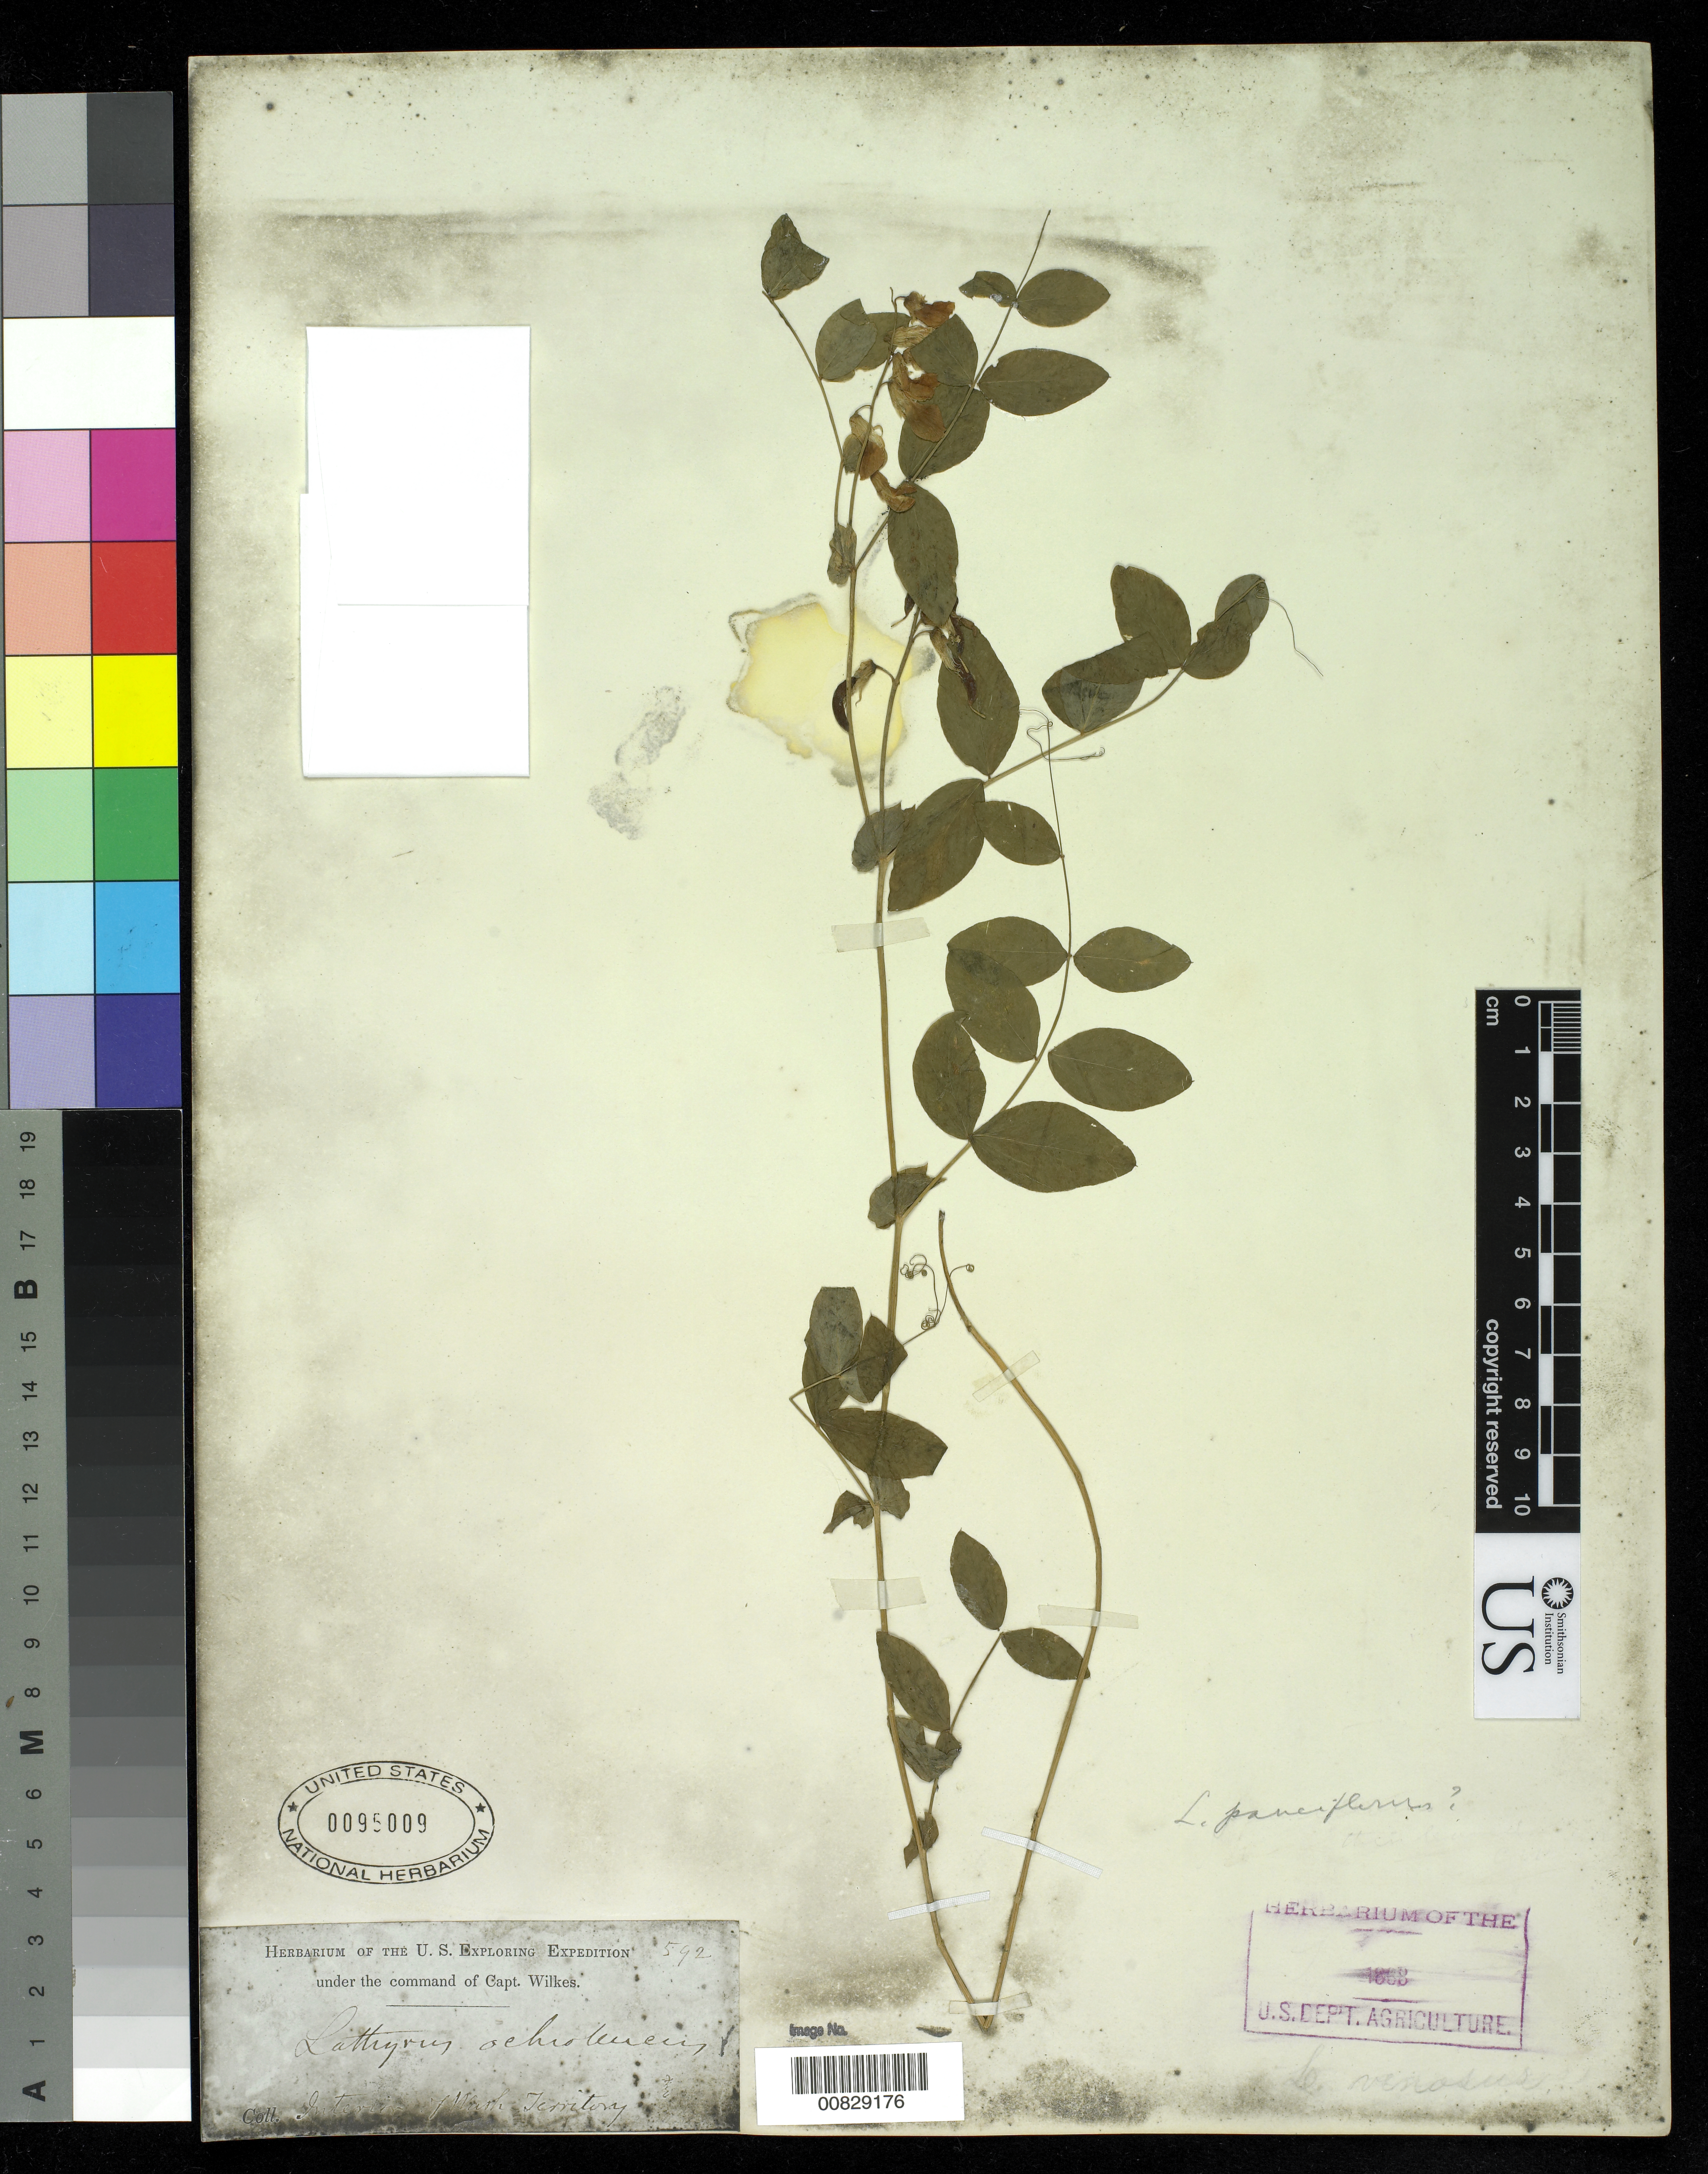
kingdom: Plantae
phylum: Tracheophyta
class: Magnoliopsida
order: Fabales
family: Fabaceae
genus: Lathyrus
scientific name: Lathyrus nuttallii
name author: S. Watson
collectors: Wilkes Explor. Exped.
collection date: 1838/1842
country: United States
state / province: Washington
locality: Interior of Washington Terr.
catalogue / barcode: US 95009